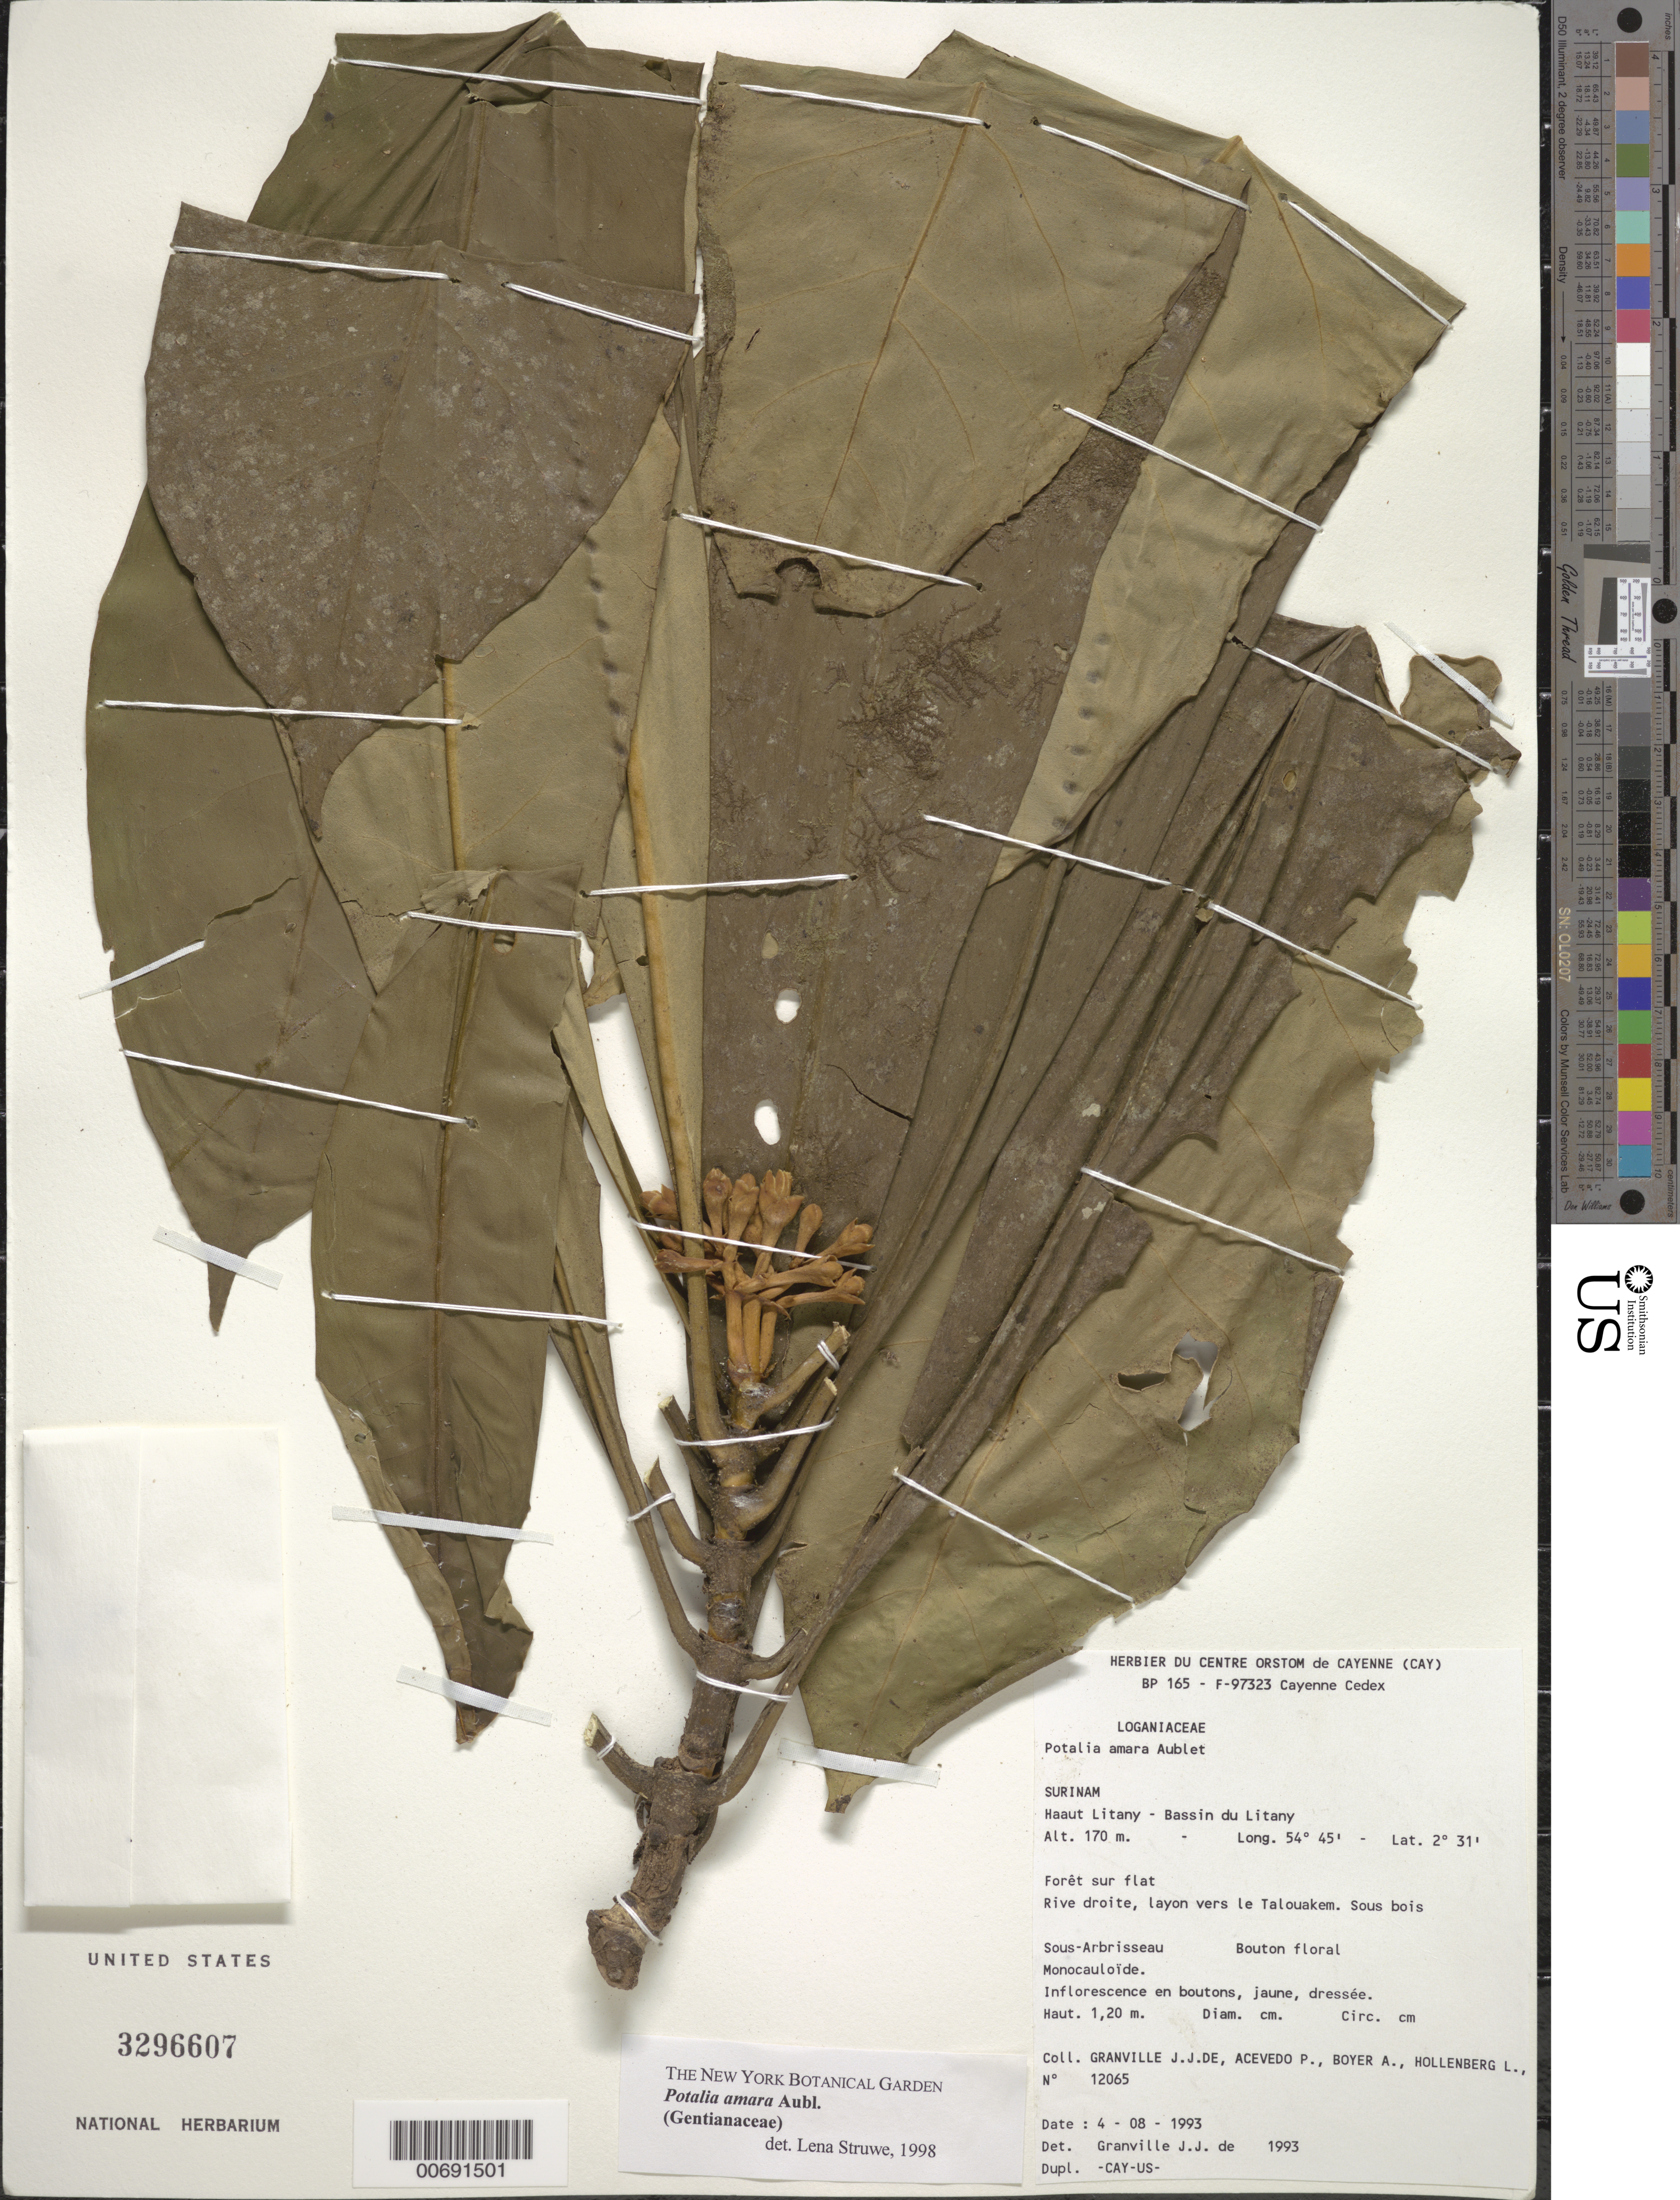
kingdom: Plantae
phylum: Tracheophyta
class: Magnoliopsida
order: Gentianales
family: Gentianaceae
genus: Potalia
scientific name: Potalia amara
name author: Aubl.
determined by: Granville, J. J. de, (CAY), Institut de Recherche pour le Developpement (IRD) (FRENCH GUIANA)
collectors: J.-J. de Granville, P. Acevedo-Rodr., A. Boyer & L. Hollenberg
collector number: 12065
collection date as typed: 4-Aug-93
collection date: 1993-08-04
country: Suriname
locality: Haut Litany, Bassin du Litany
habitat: Forest on flatland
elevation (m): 170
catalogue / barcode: US 3296607